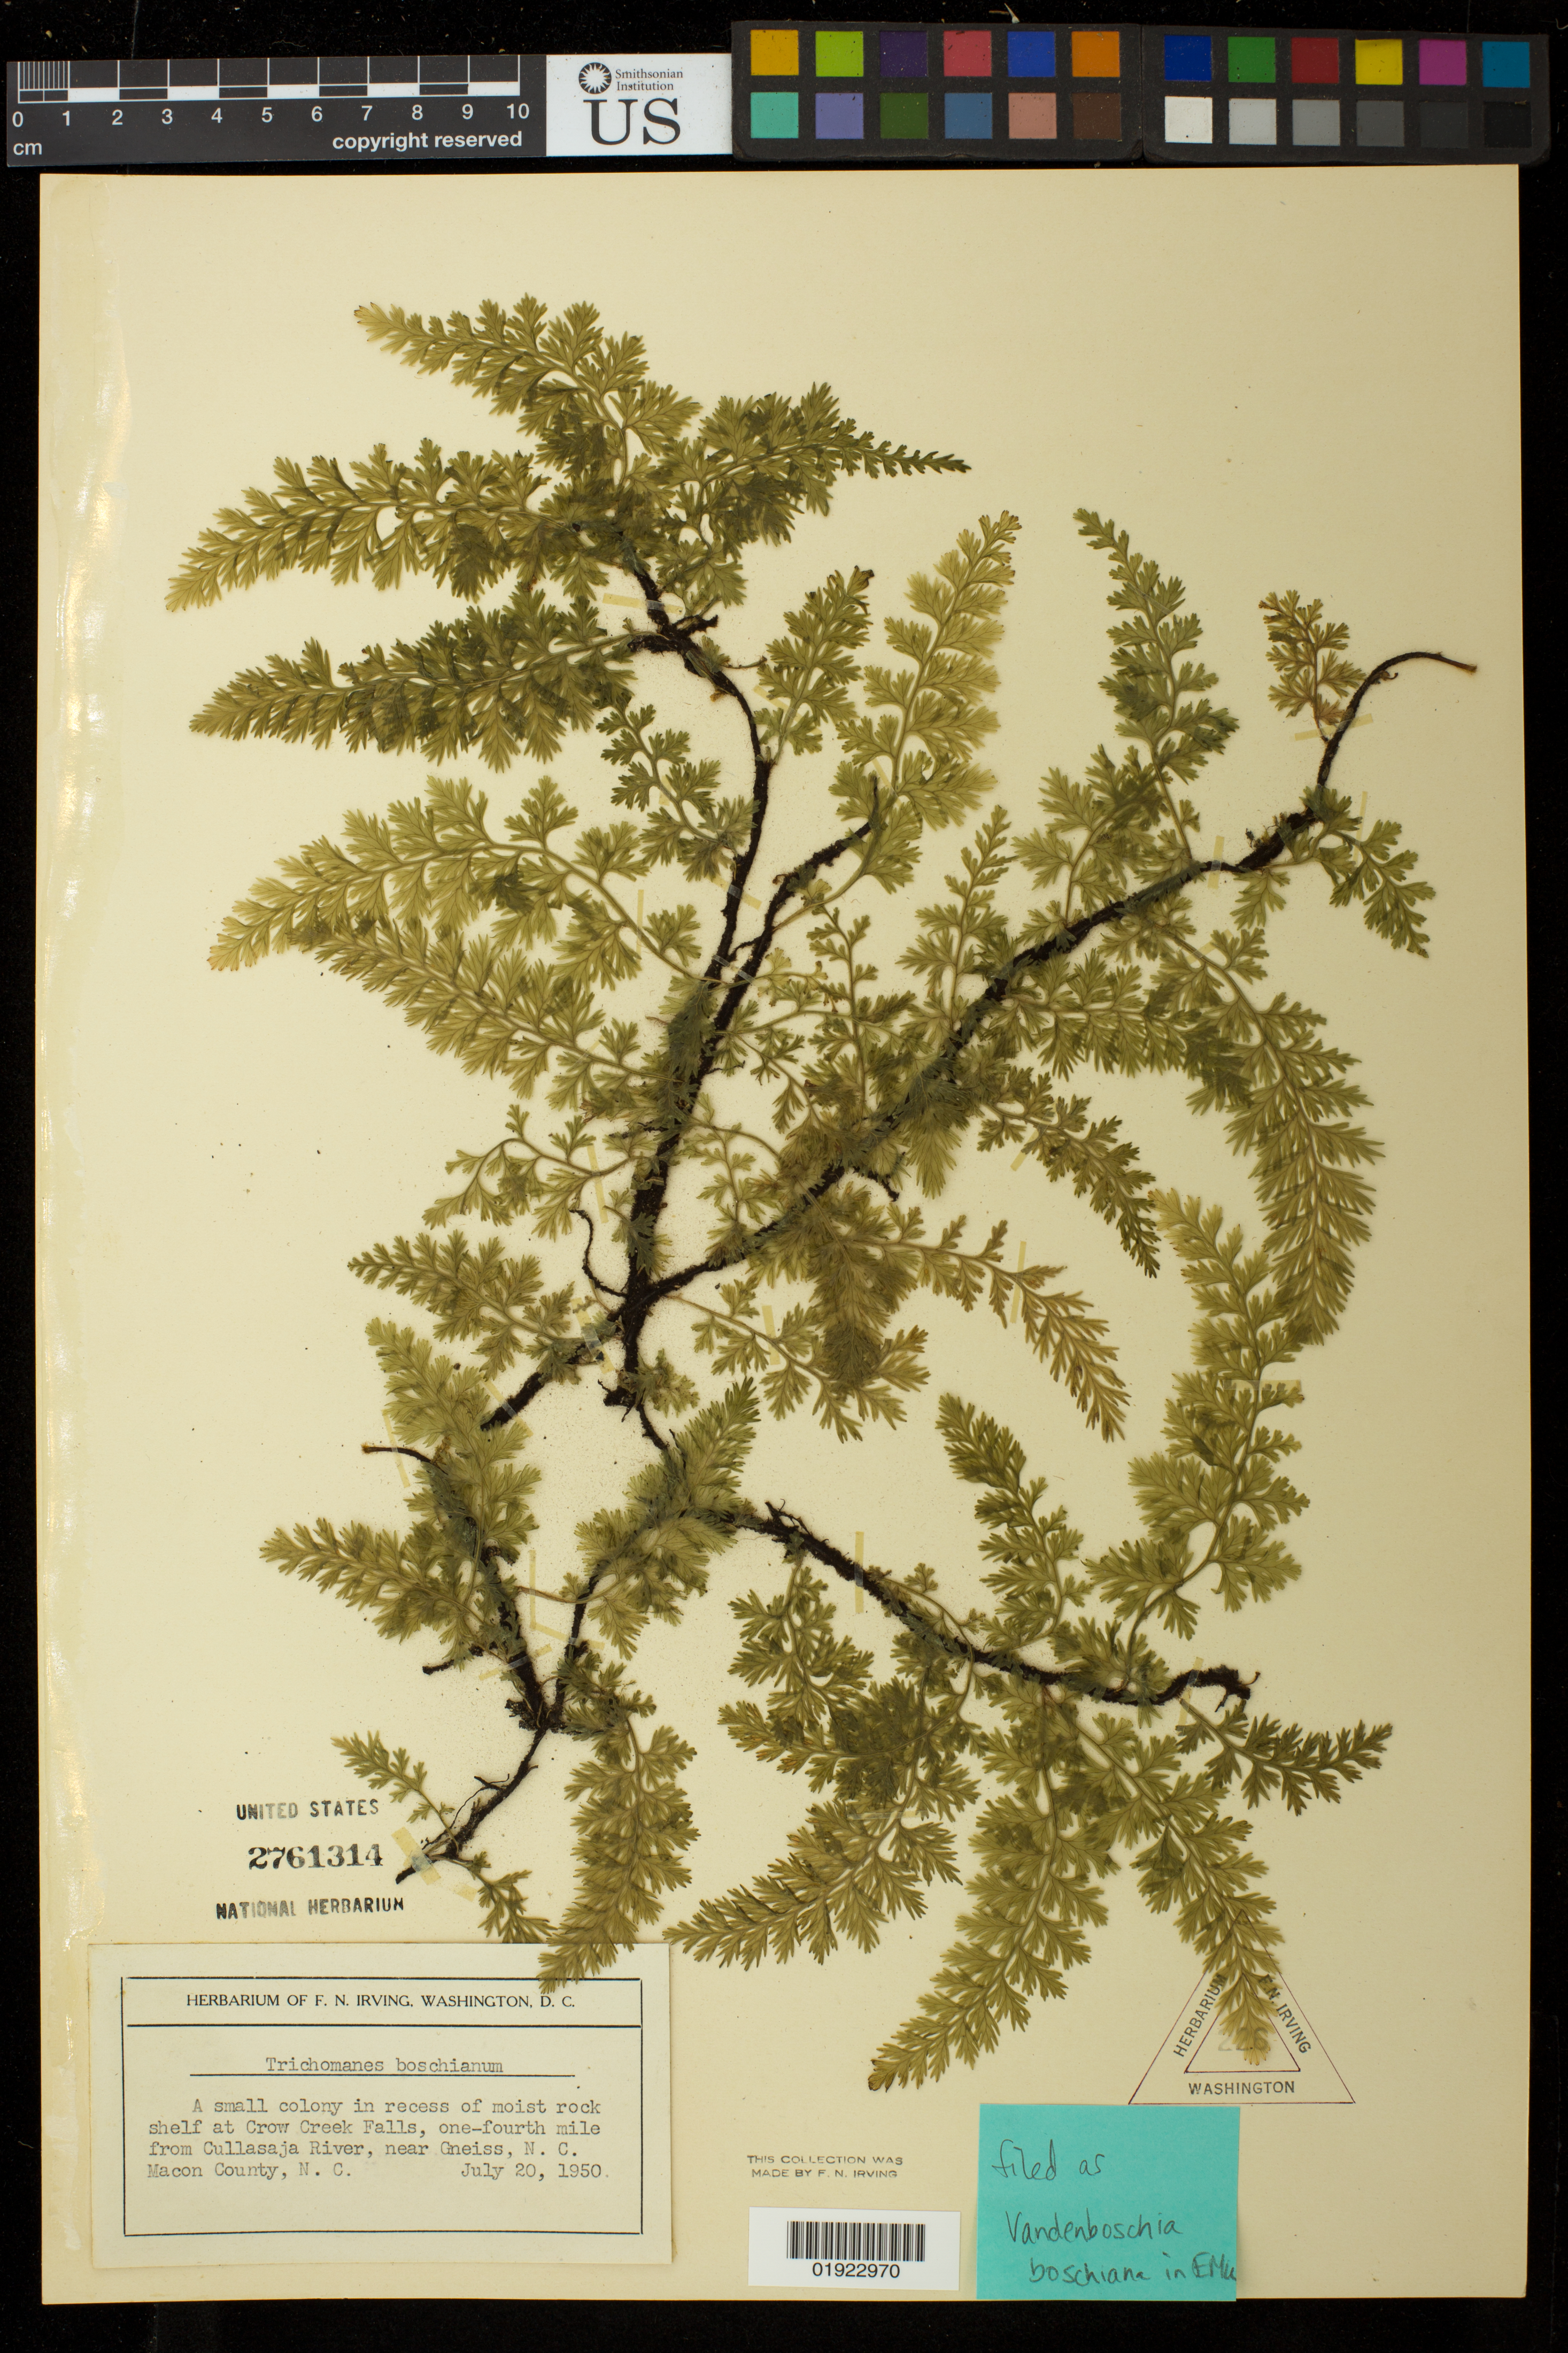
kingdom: Plantae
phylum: Tracheophyta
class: Polypodiopsida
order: Hymenophyllales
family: Hymenophyllaceae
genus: Vandenboschia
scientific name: Vandenboschia boschiana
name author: (J.W. Sturm ex Bosch) Ebihara & K. Iwats.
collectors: F. Irving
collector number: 226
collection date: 1950-07-20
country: United States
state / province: North Carolina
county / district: Macon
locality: Crow Creek Falls, one fourth mile from Cullasaja River, near Gneiss.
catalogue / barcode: US 2761314